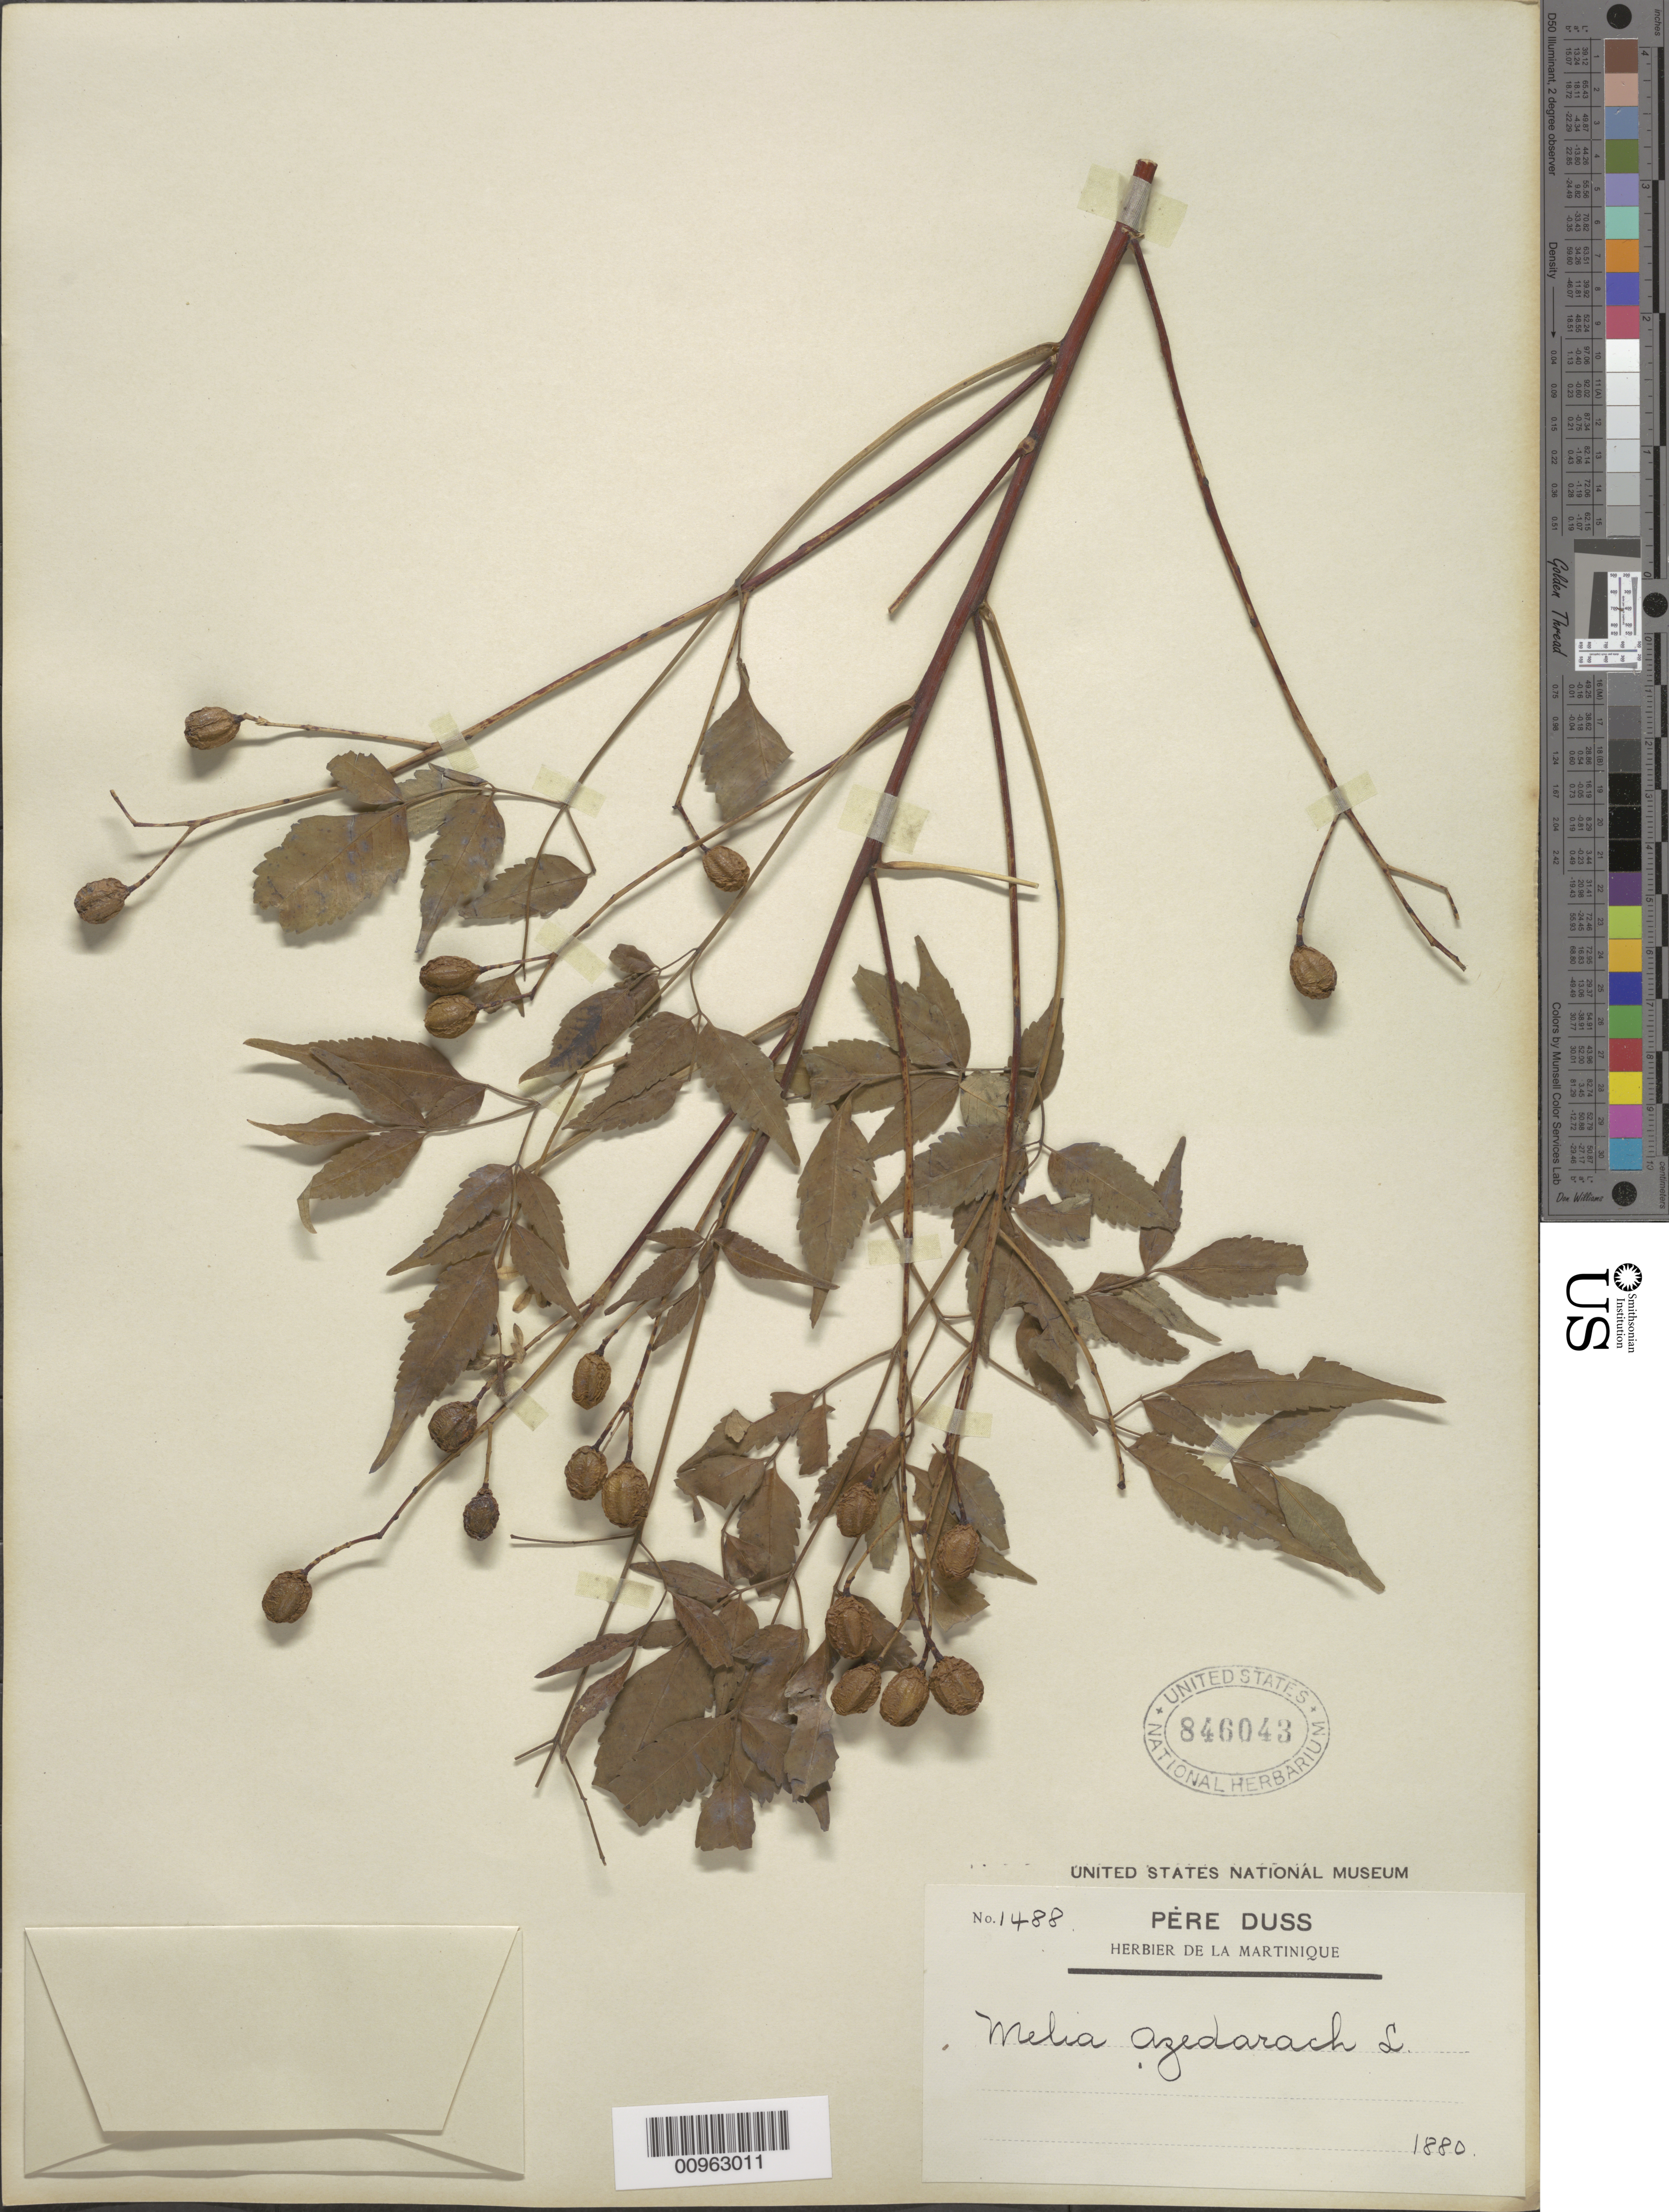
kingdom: Plantae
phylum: Tracheophyta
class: Magnoliopsida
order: Sapindales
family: Meliaceae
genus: Melia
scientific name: Melia azedarach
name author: L.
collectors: Père Duss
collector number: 1488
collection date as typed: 1880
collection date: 1880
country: Martinique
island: Martinique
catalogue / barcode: US 846043